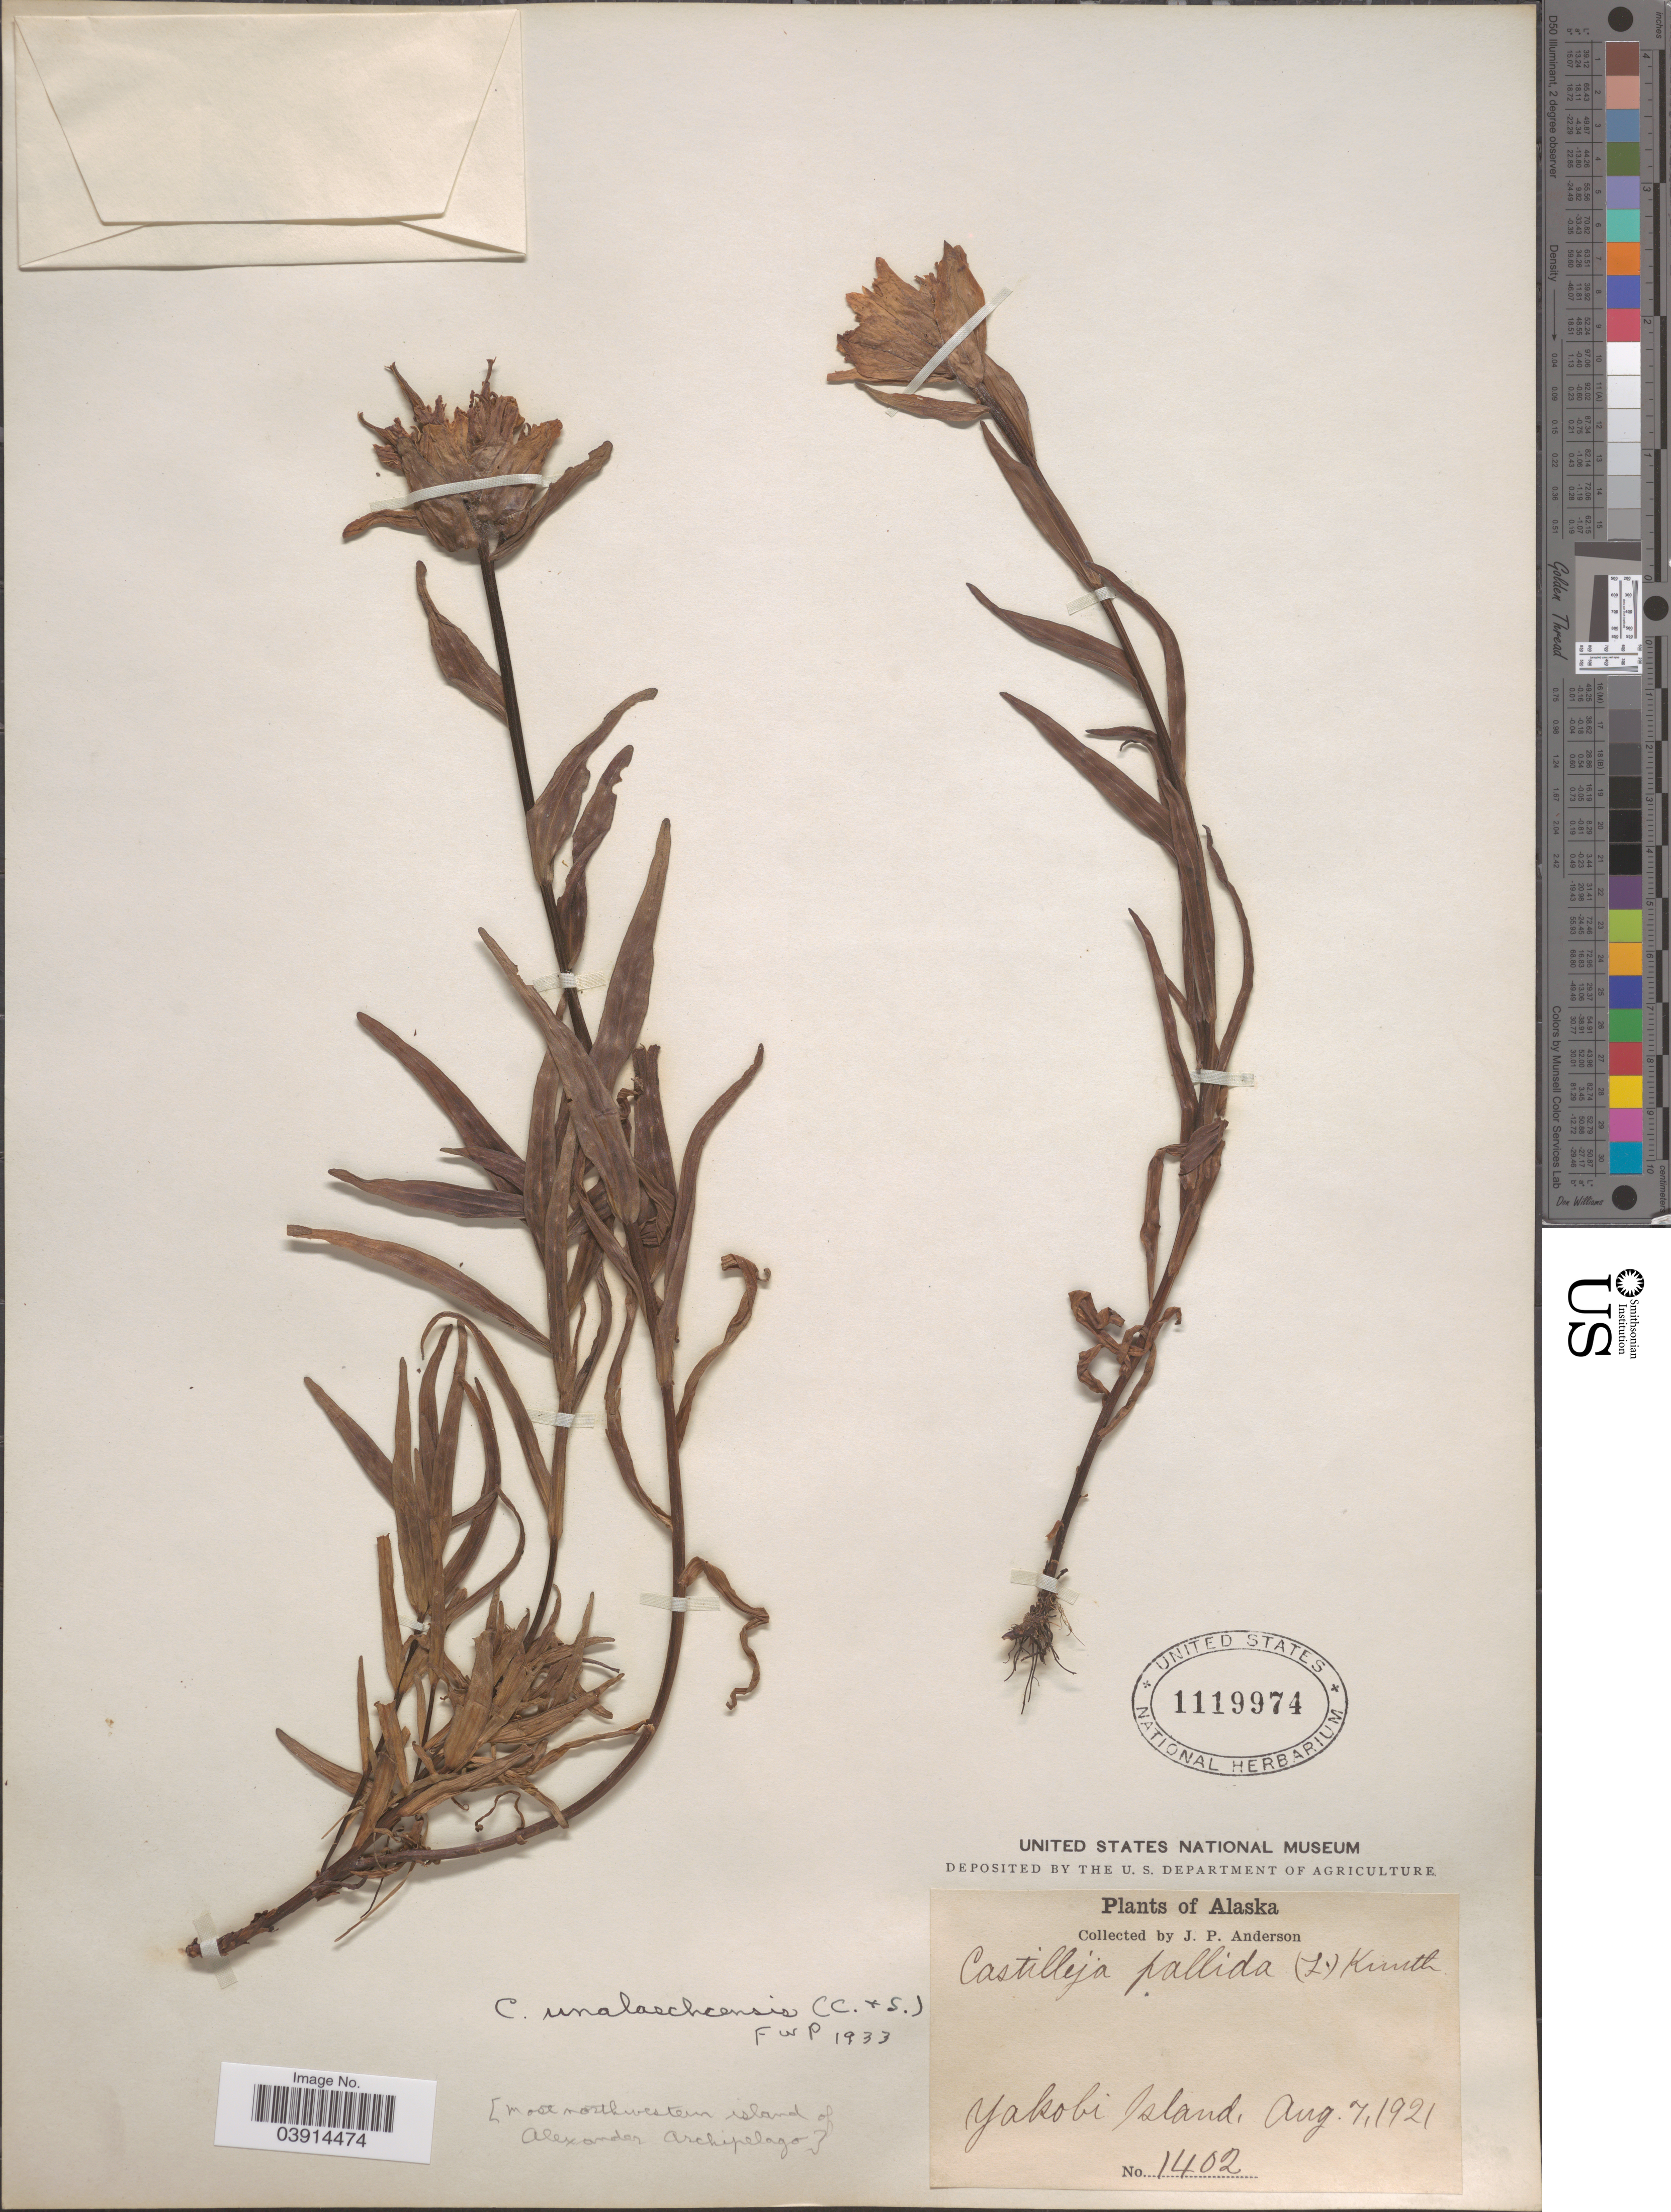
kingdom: Plantae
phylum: Tracheophyta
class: Magnoliopsida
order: Lamiales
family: Orobanchaceae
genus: Castilleja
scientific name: Castilleja unalaschcensis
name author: (Cham. & Schltdl.) Malte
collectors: J. P. Anderson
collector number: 1402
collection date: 1921-08-07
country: United States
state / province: Alaska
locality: Yakobi Island.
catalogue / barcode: US 1119974